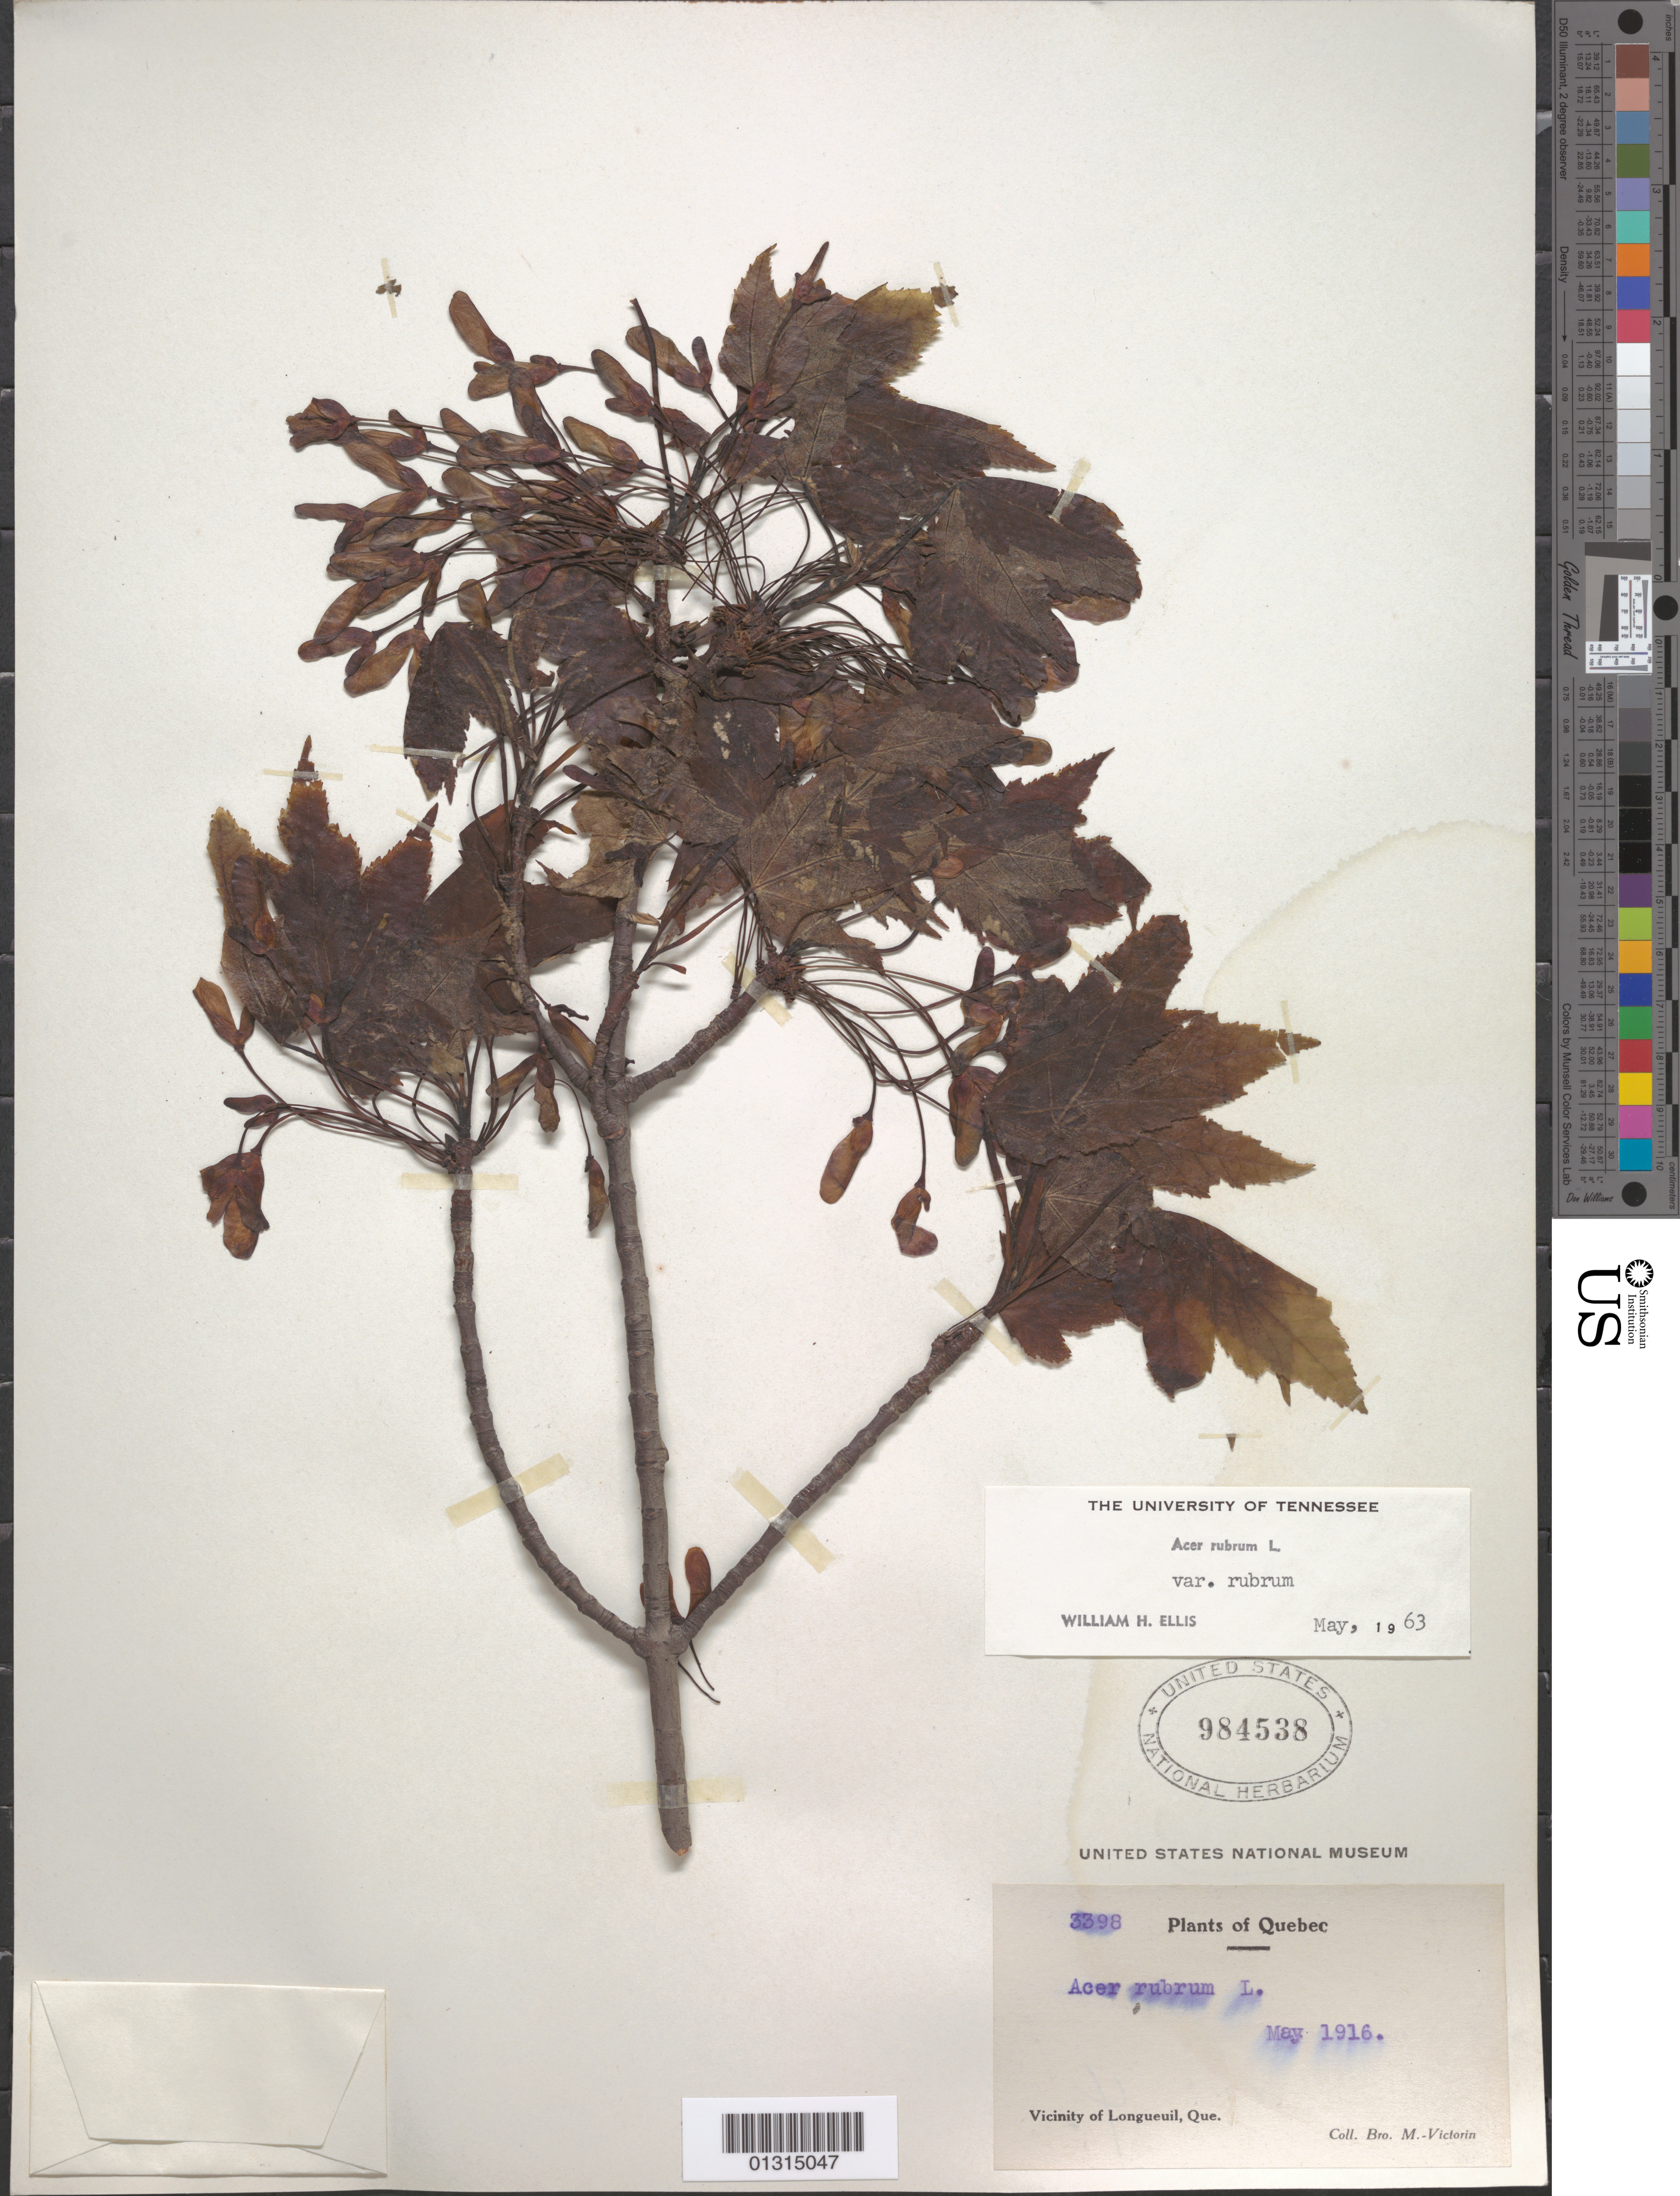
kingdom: Plantae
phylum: Tracheophyta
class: Magnoliopsida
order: Sapindales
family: Sapindaceae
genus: Acer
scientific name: Acer rubrum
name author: L.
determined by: Ellis, W. H.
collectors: Fr. Marie-Victorin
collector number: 3398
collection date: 1916-05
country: Canada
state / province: Quebec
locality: Longueuil, vicinity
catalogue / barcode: US 984538